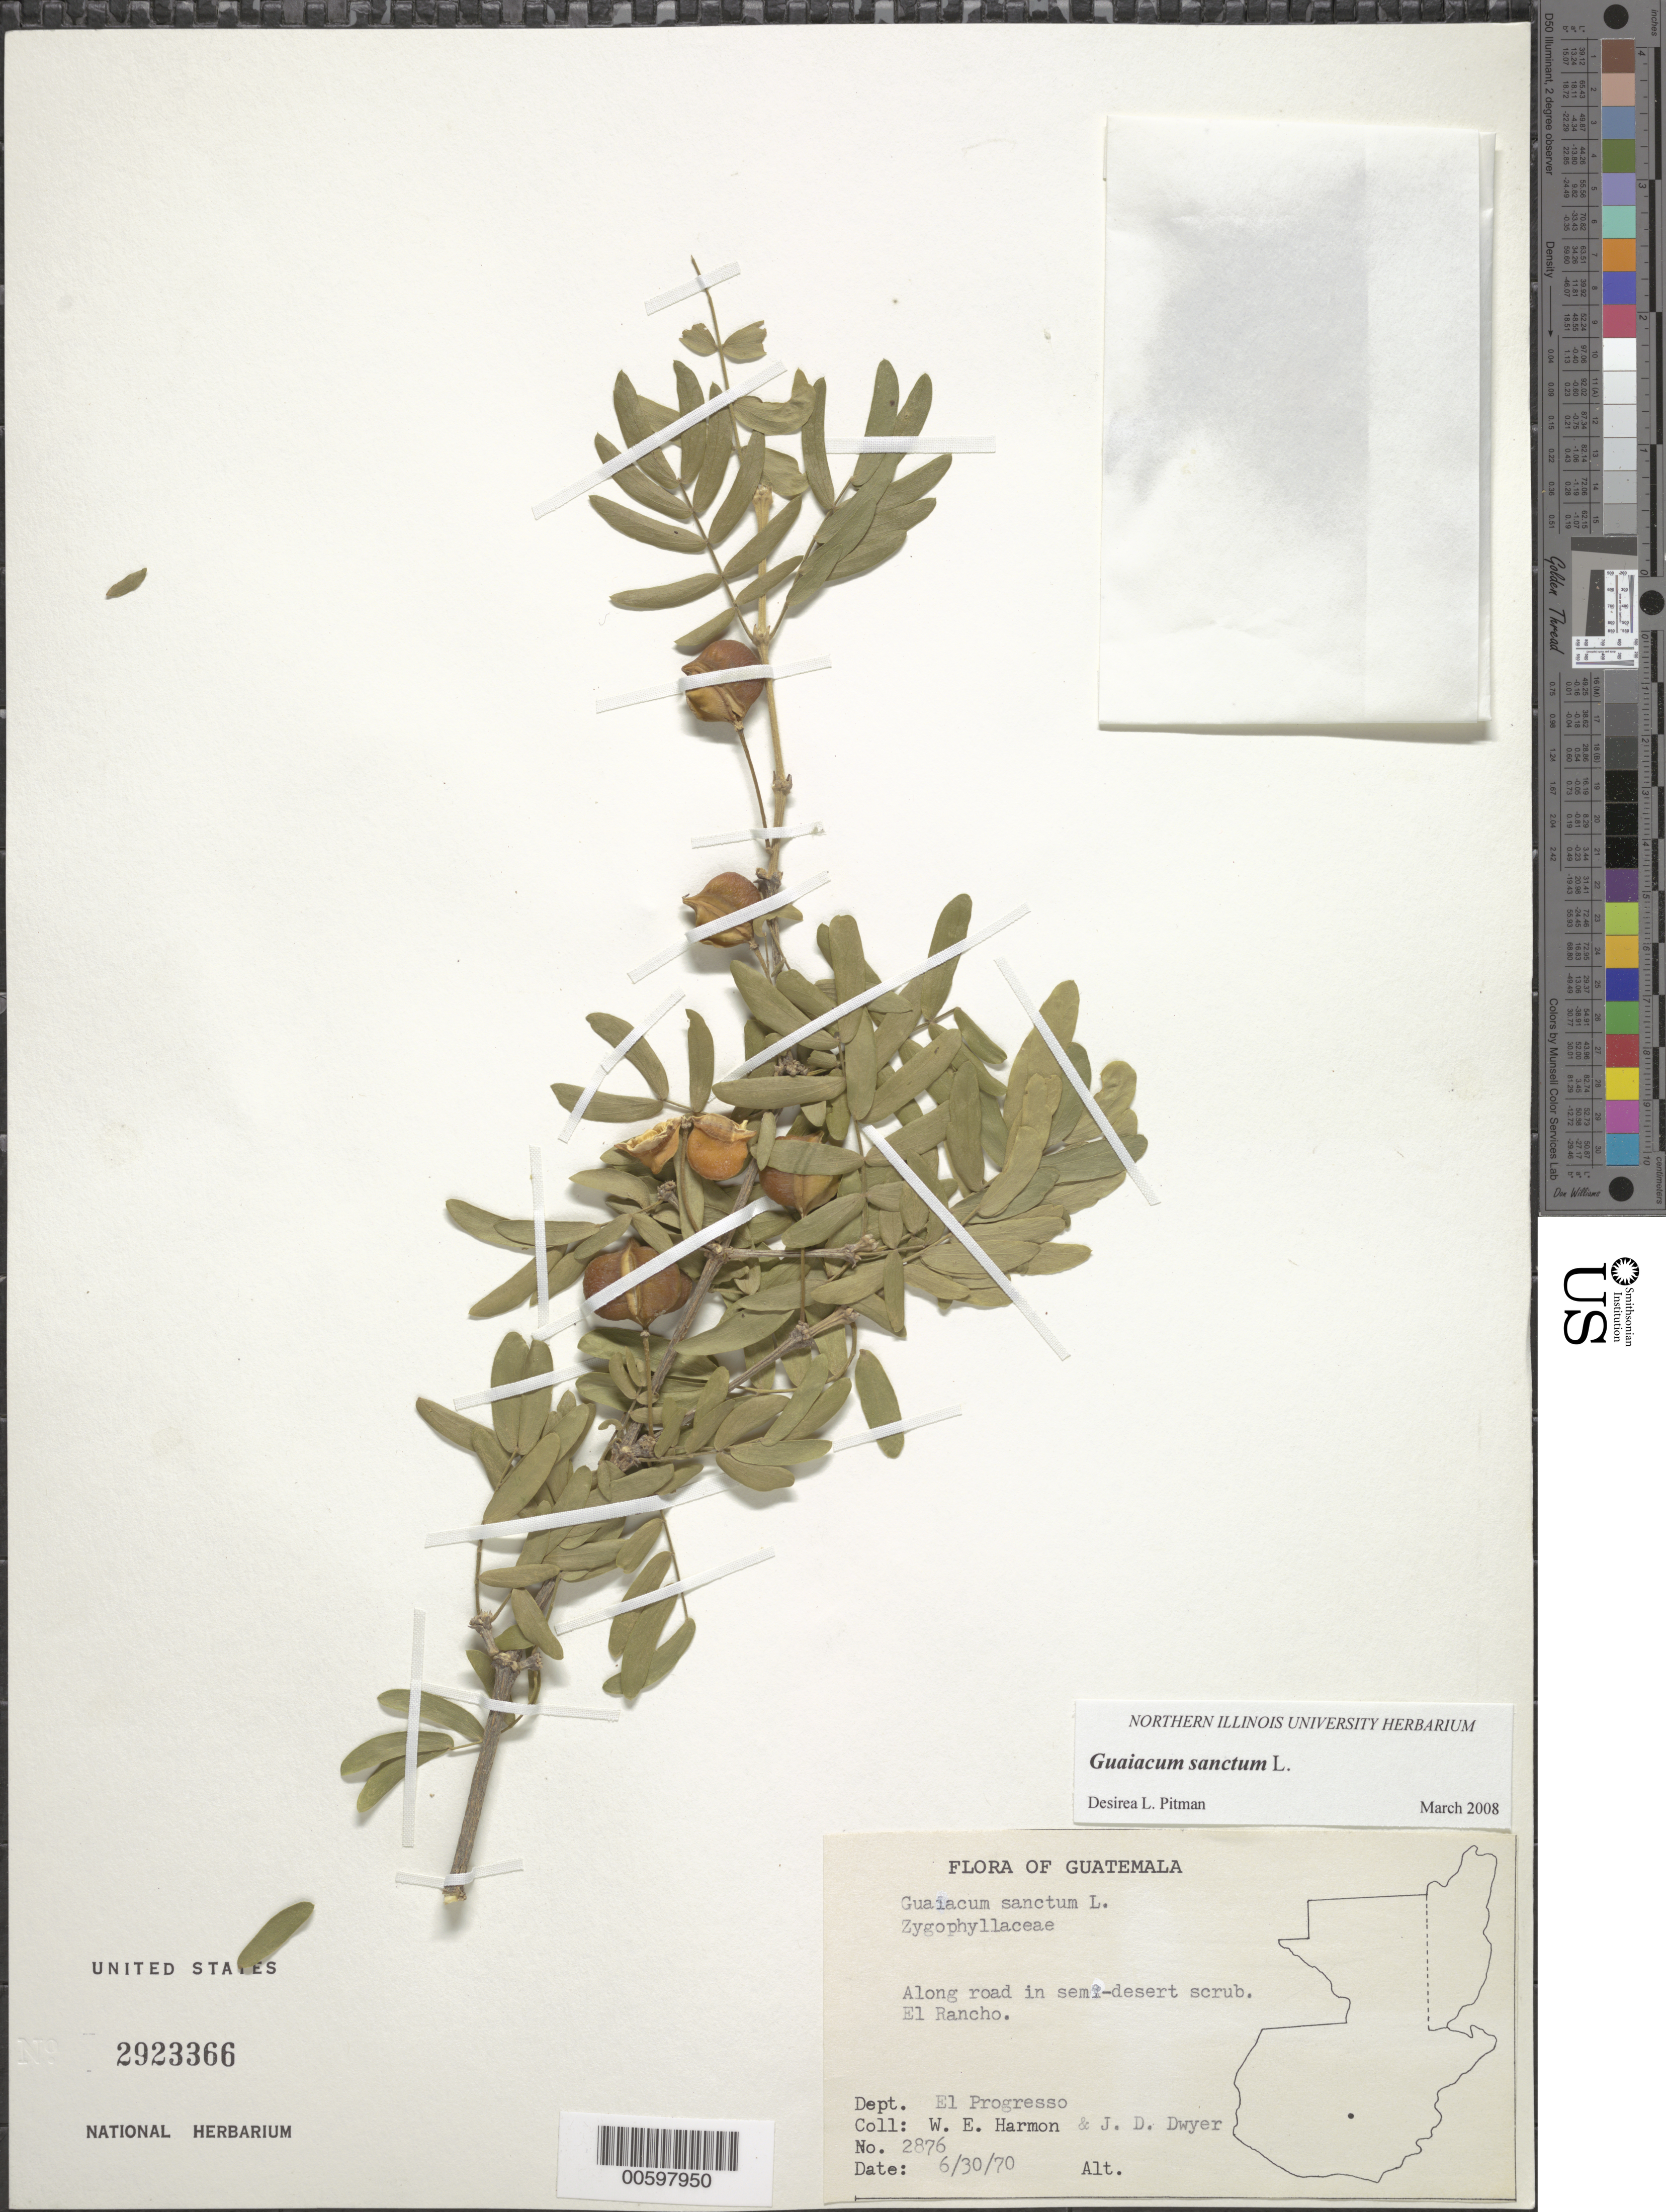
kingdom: Plantae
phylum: Tracheophyta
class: Magnoliopsida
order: Zygophyllales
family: Zygophyllaceae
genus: Guaiacum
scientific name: Guaiacum sanctum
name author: L.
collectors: W. E. Harmon & J. D. Dwyer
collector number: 2876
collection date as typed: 30 Jun 1970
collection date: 1970-06-30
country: Guatemala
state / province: El Progreso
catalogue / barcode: US 2923366